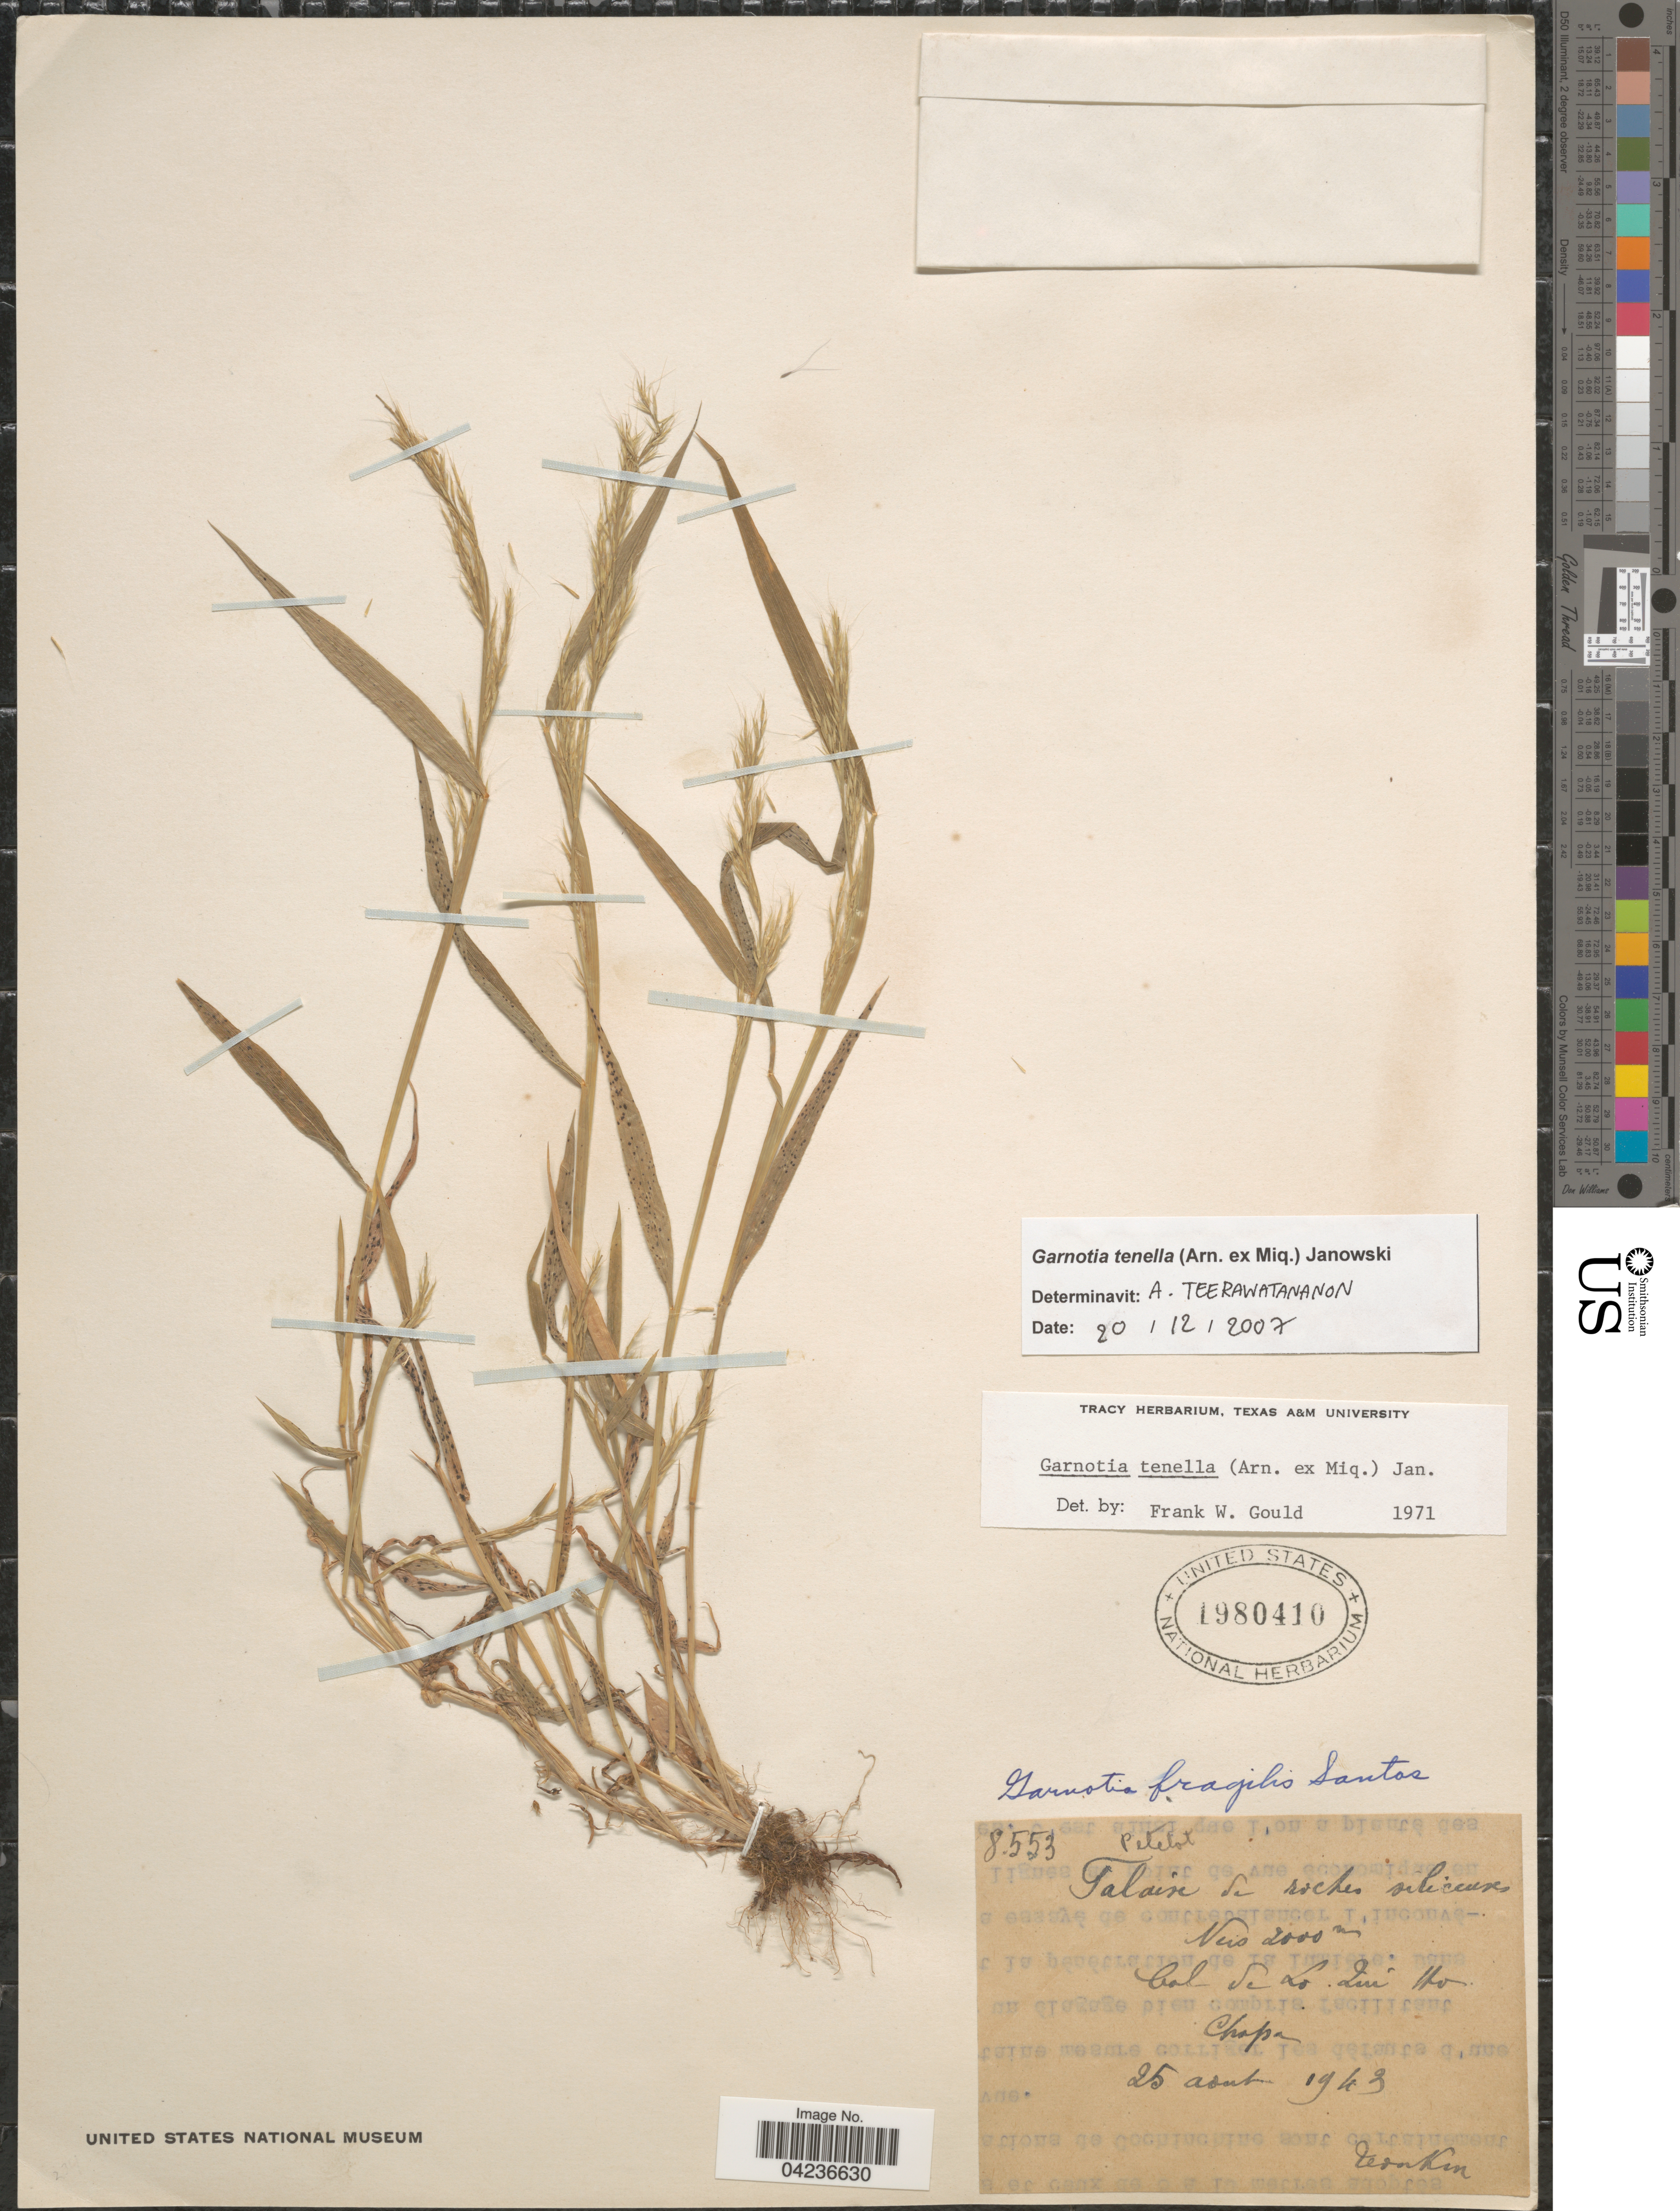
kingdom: Plantae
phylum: Tracheophyta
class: Liliopsida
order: Poales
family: Poaceae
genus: Garnotia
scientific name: Garnotia tenella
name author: (Arn. ex Miq.) Miq.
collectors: Pételot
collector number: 8553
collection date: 1943-08-25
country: Vietnam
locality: Col de Lo Qui Ho. Chapa. Tonkin.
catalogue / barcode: US 1980410